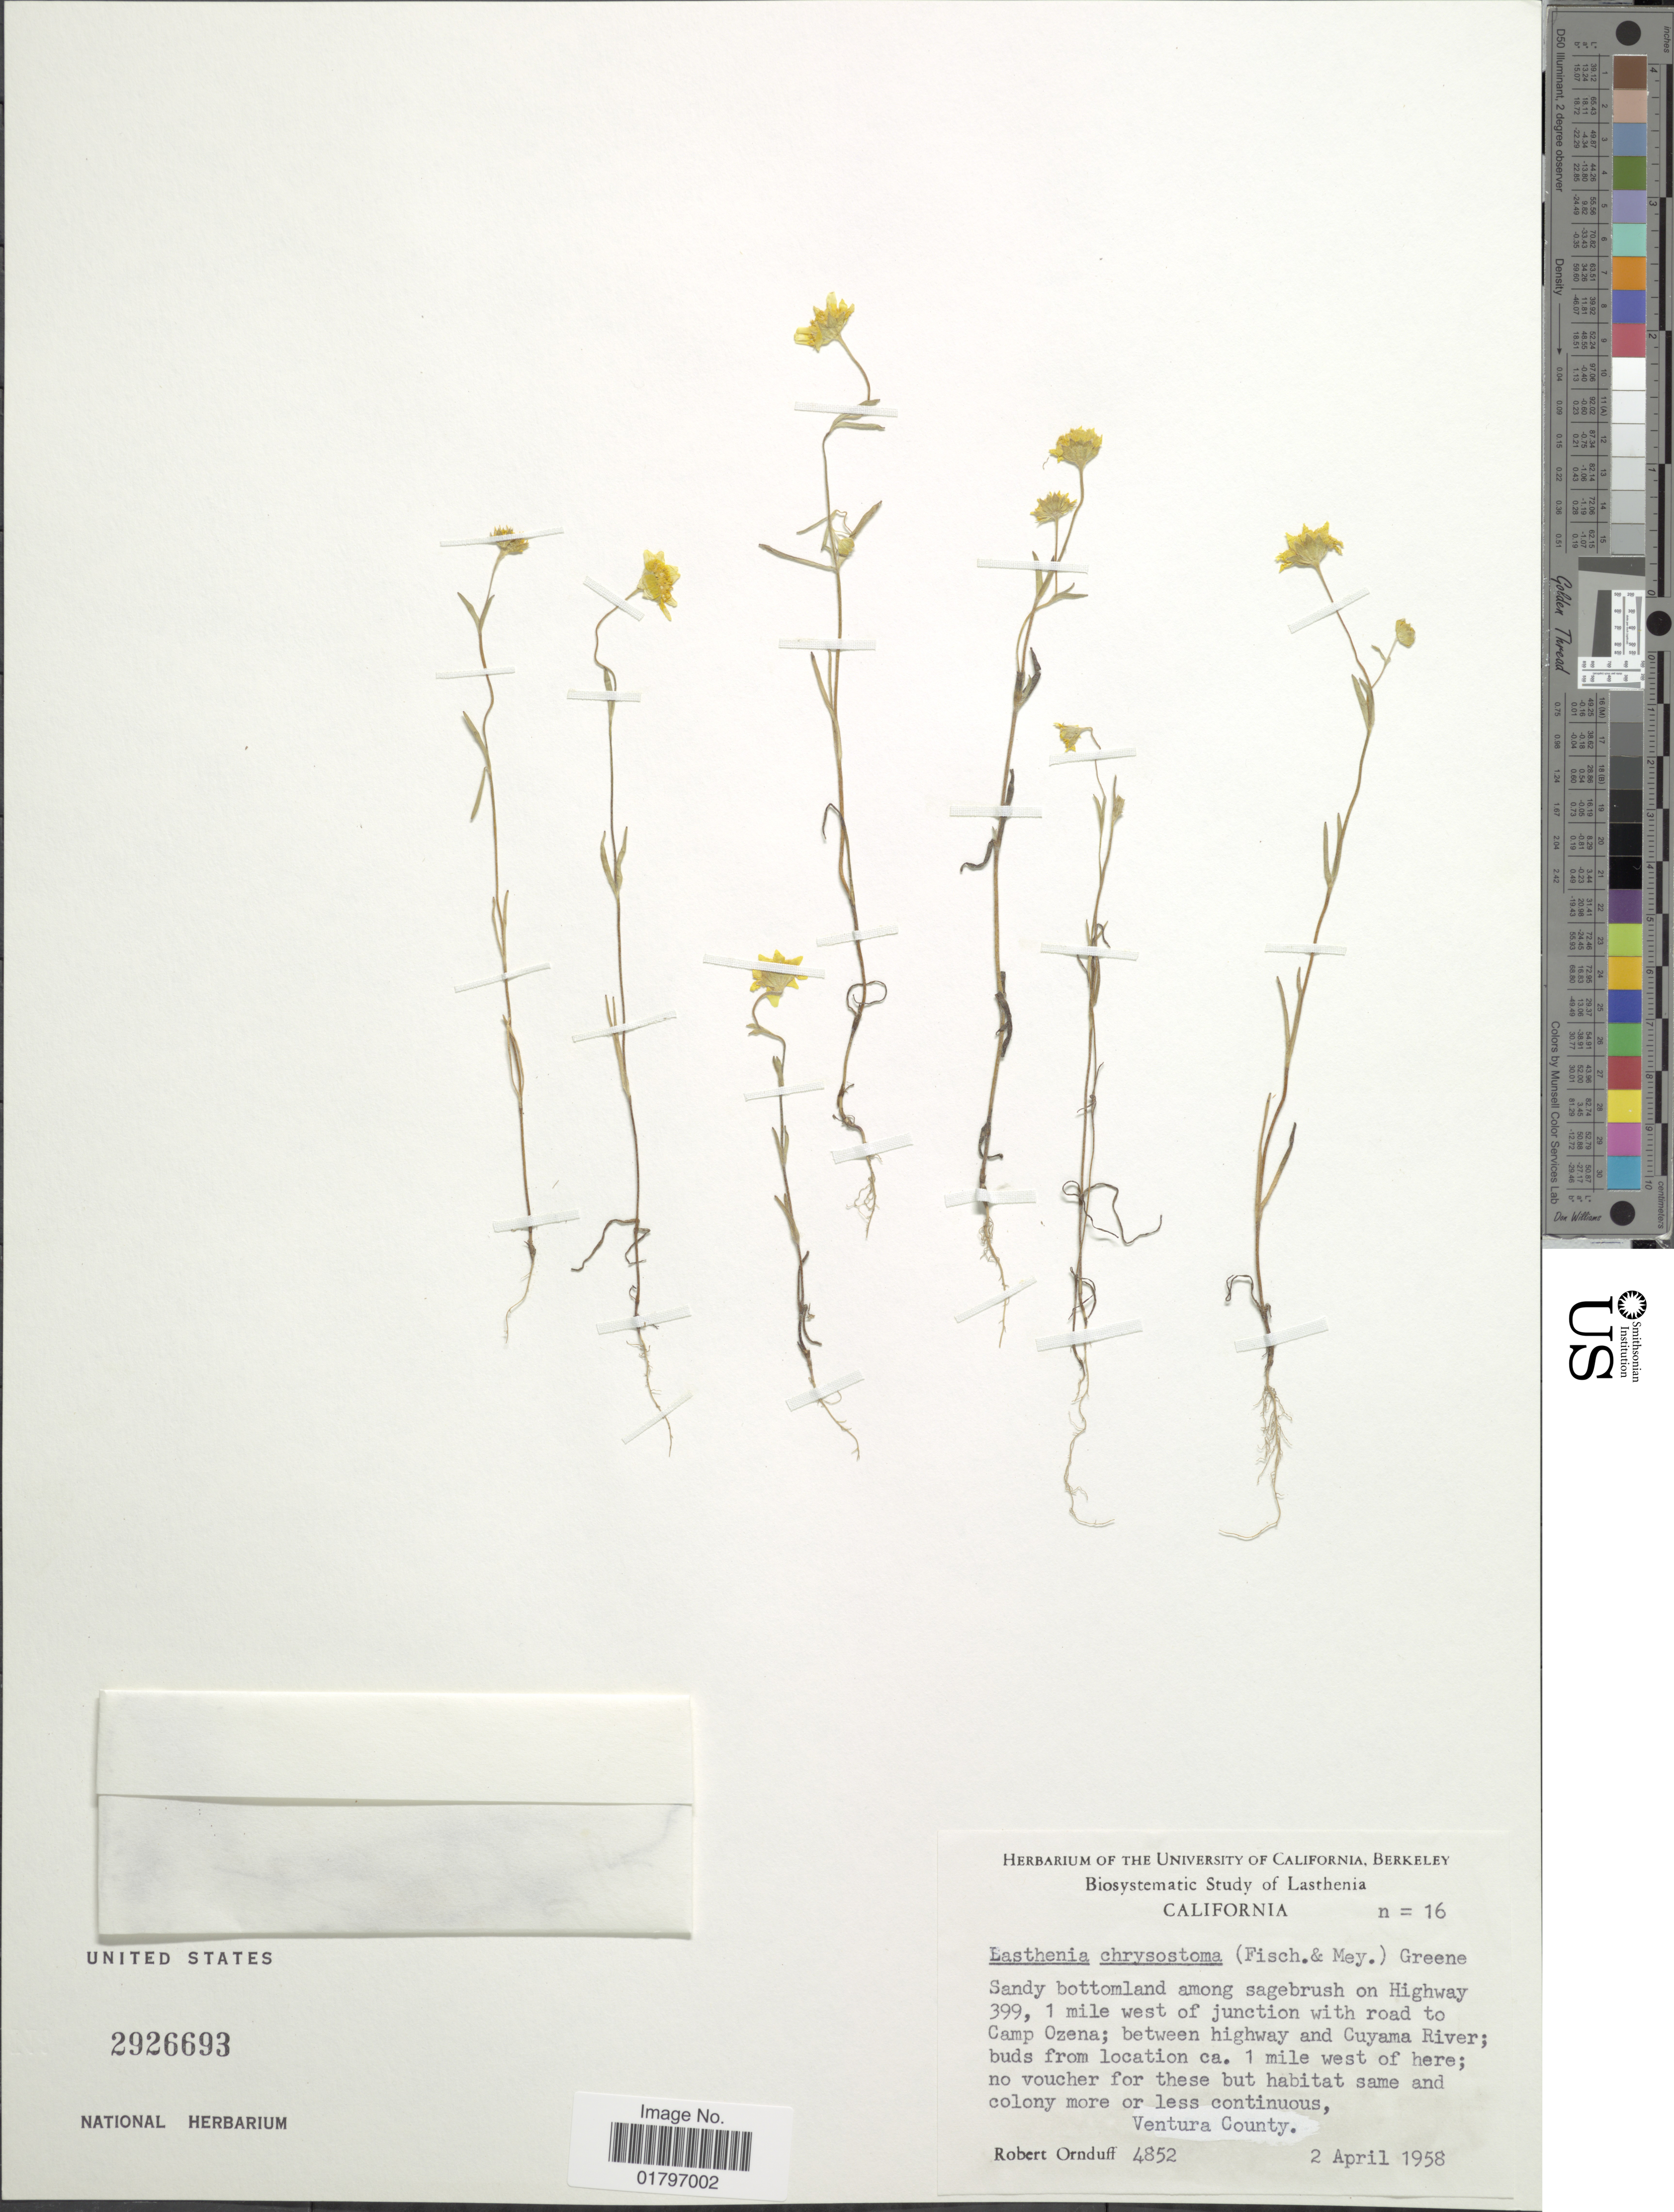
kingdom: Plantae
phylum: Tracheophyta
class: Magnoliopsida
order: Asterales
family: Asteraceae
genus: Lasthenia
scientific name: Lasthenia chrysostoma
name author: (Fisch. & C.A. Mey.) Greene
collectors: R. Ornduff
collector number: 4852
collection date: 1958-04-02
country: United States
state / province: California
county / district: Ventura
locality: Sandy bottomland amoong sagebrush on Highway 399, 1 mile west of junction with road to Camp Ozena; between highway and Cuyama River; buds from location ca. 1 mile west of here, Ventura County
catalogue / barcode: US 2926693